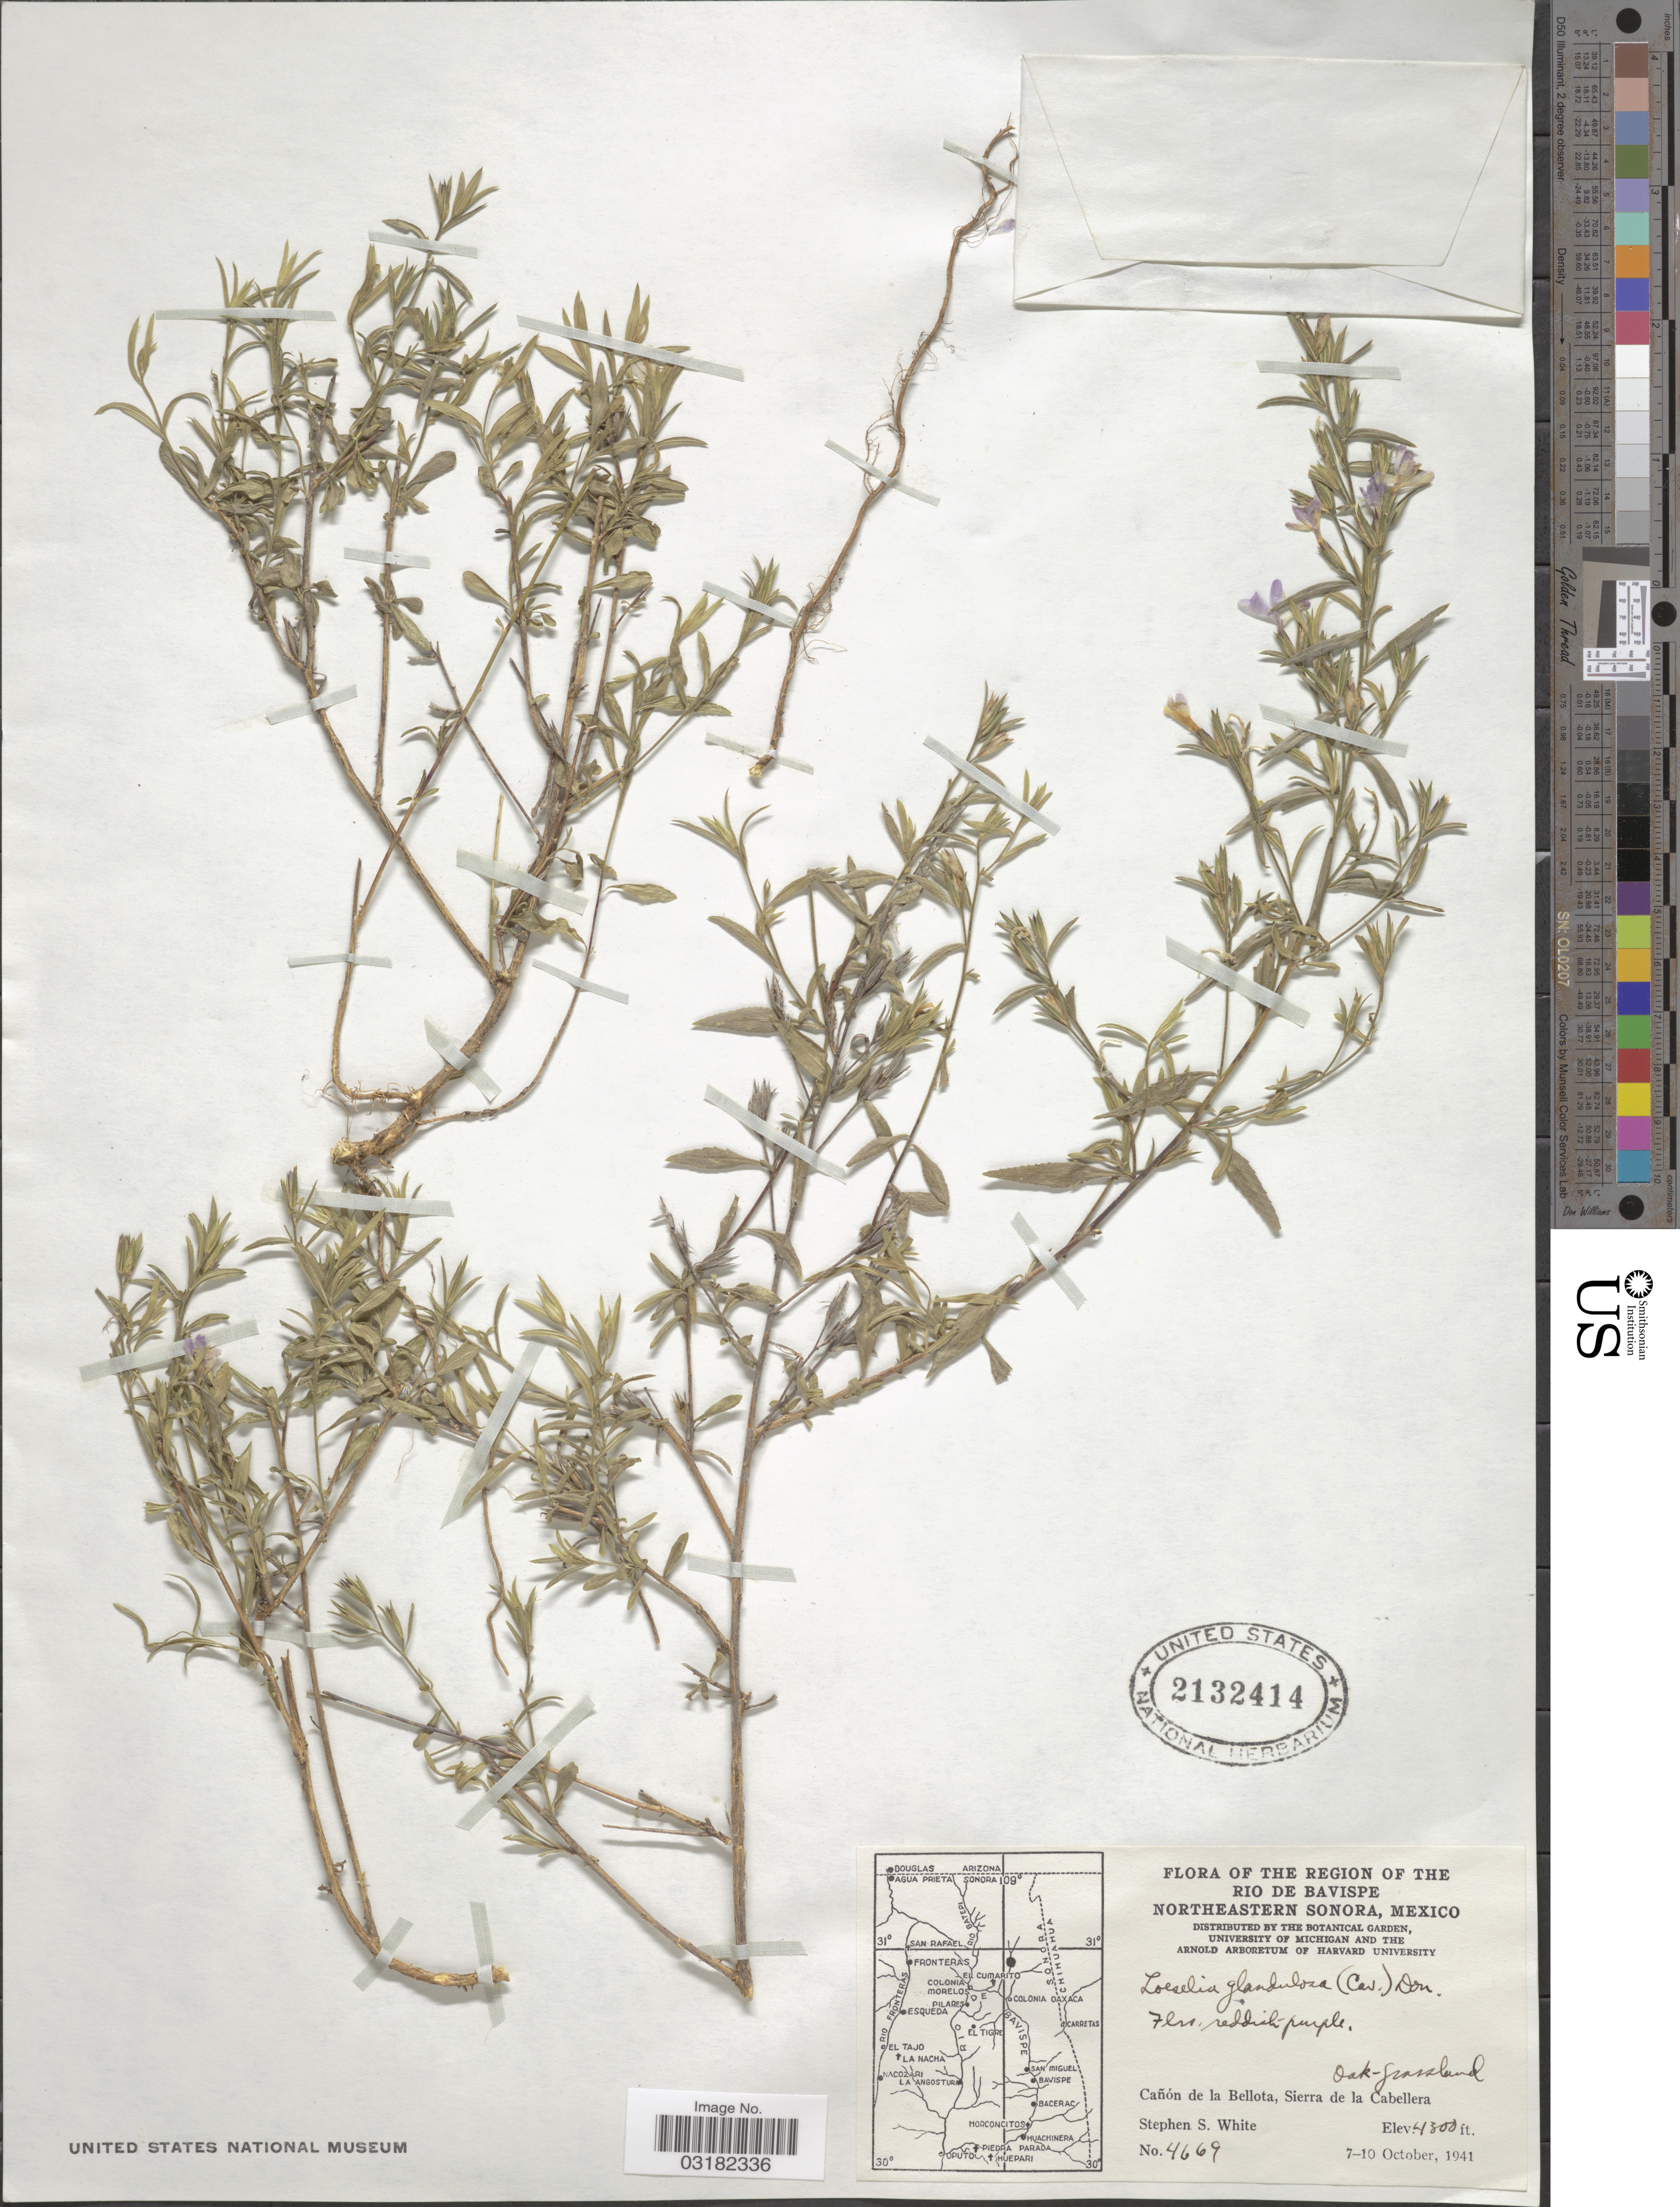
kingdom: Plantae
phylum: Tracheophyta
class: Magnoliopsida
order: Ericales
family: Polemoniaceae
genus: Loeselia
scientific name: Loeselia glandulosa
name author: (Cav.) G. Don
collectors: S. S. White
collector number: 4669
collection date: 1941-10-07/1941-10-10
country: Mexico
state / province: Sonora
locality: The Region of the Rio de Bavispe. Northeastern Sonora. Cañón de la Bellota, Sierra de la Cabellera.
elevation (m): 1311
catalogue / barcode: US 2132414